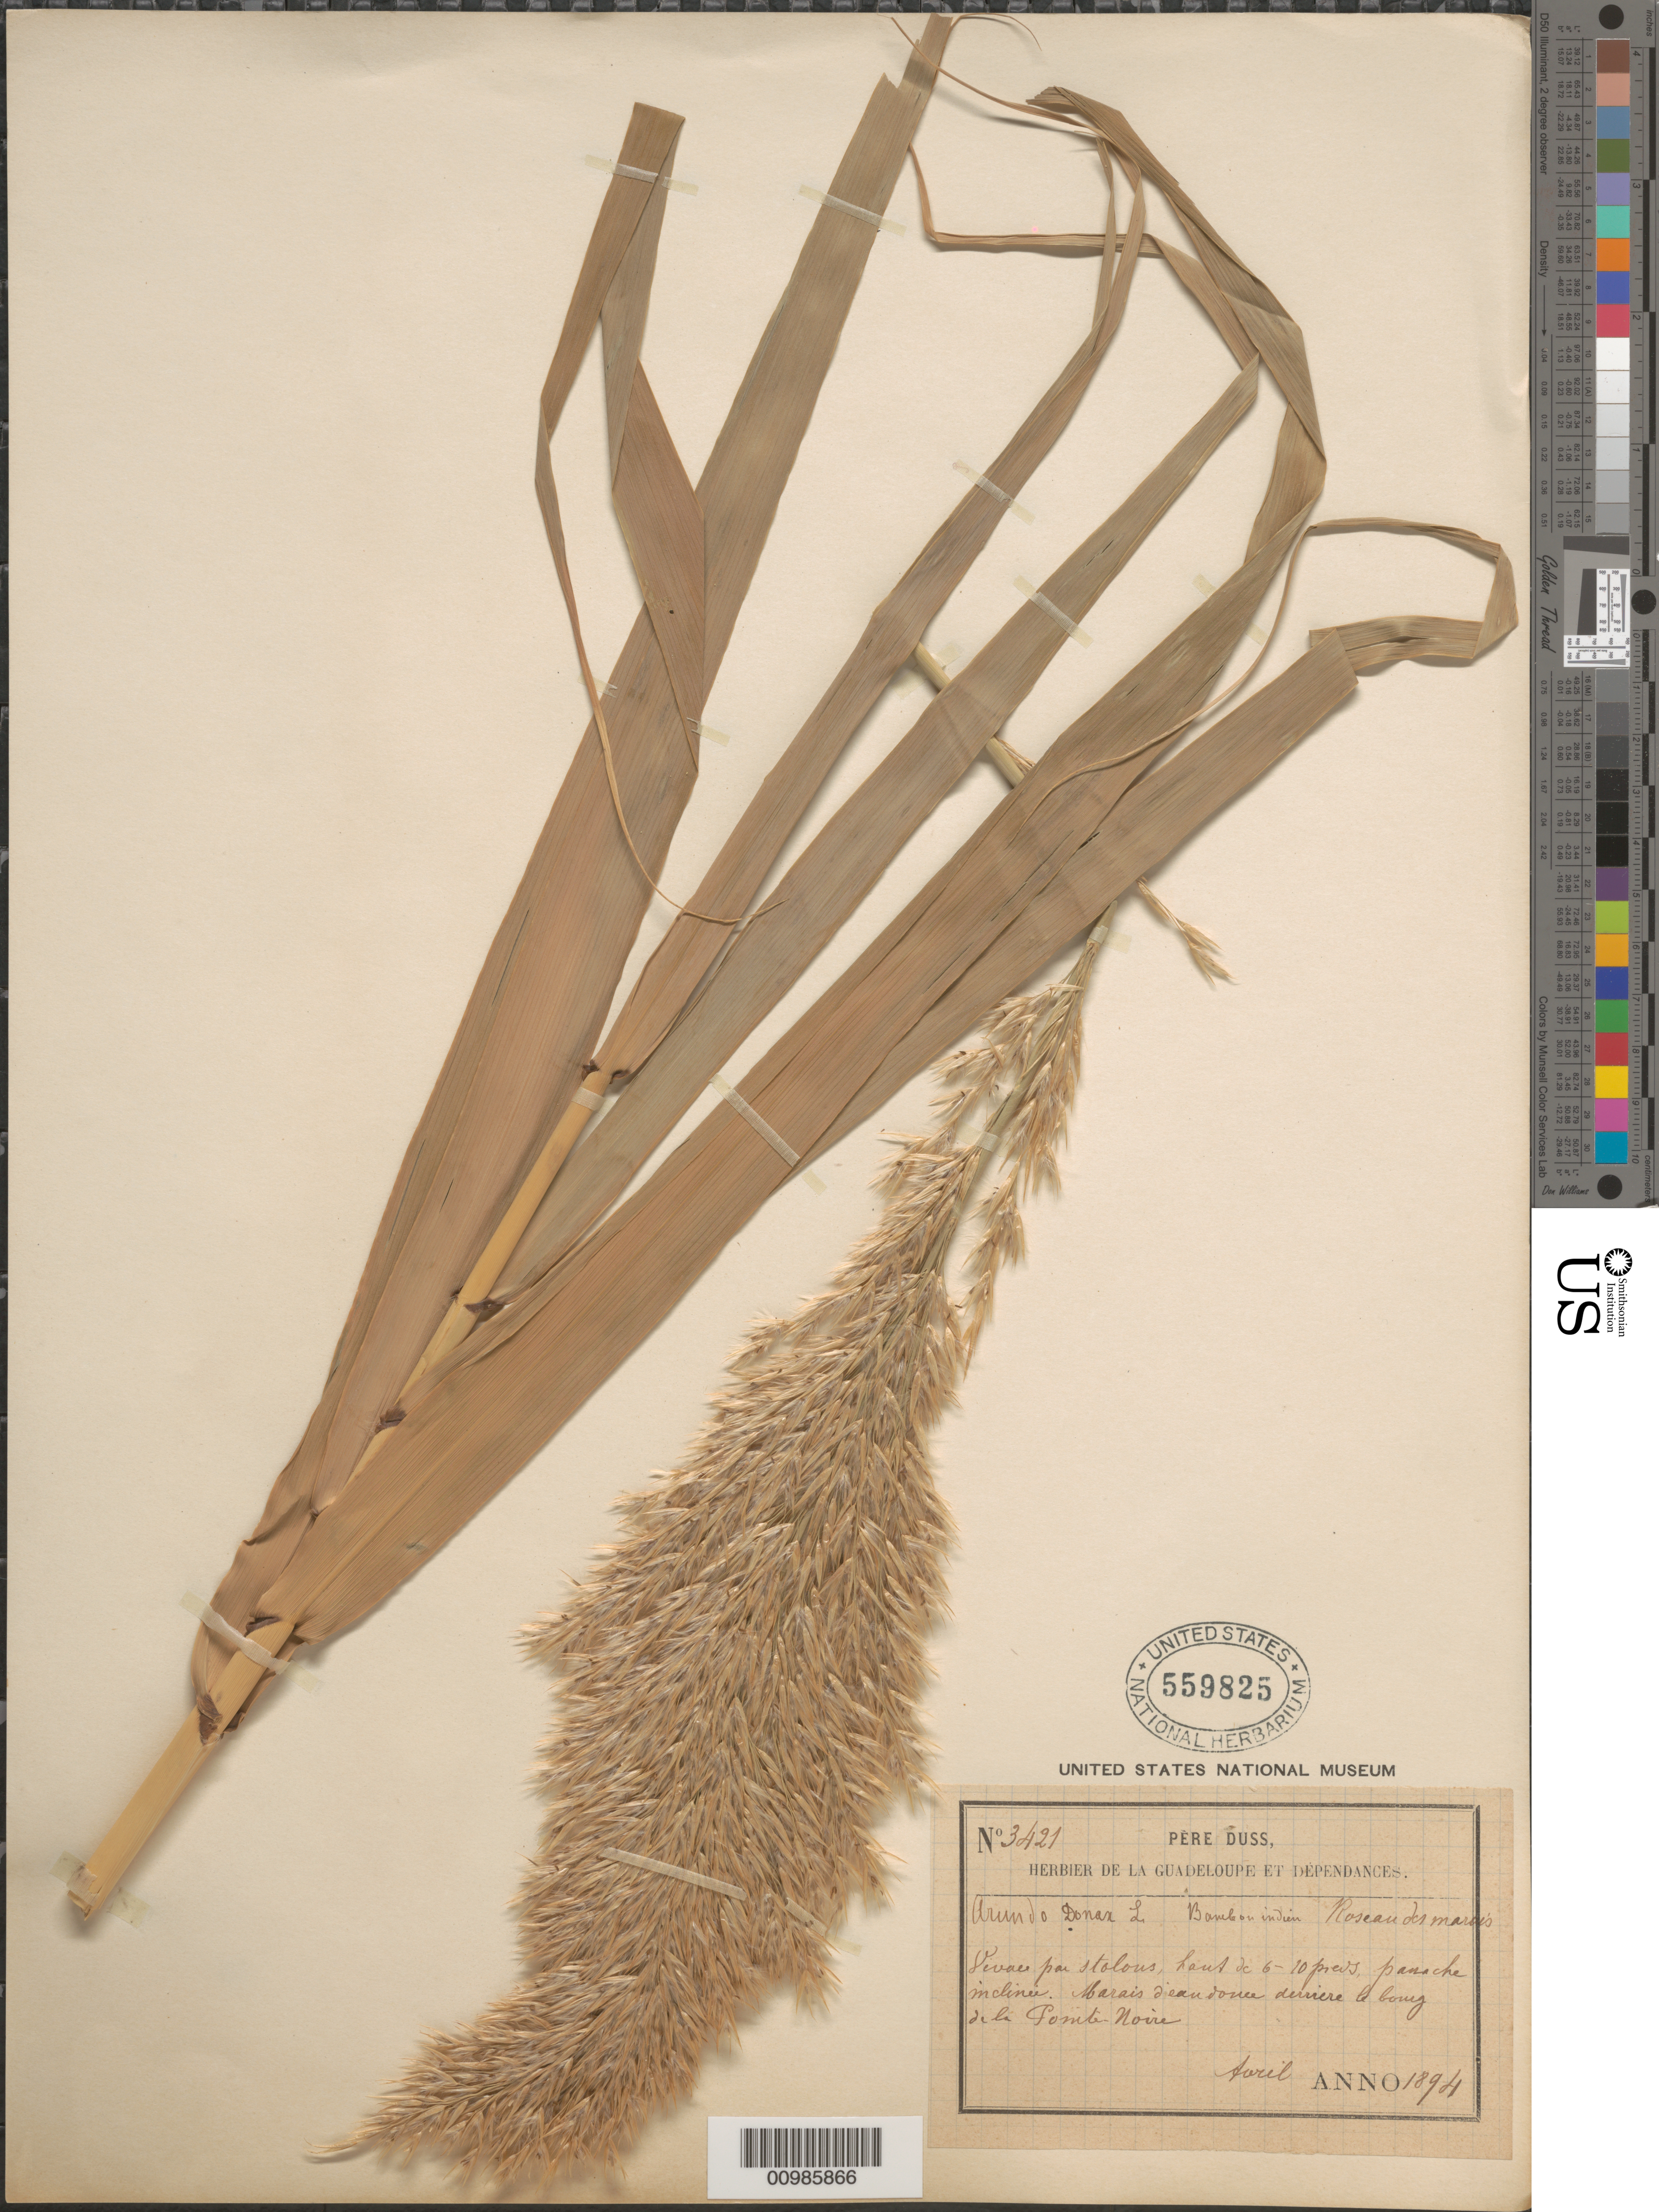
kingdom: Plantae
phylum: Tracheophyta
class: Liliopsida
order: Poales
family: Poaceae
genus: Arundo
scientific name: Arundo donax f. donax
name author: L.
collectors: Père Duss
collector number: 3421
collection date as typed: Apr 1894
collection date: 1894-04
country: Guadeloupe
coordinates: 0 N, 0 E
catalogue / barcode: US 559825